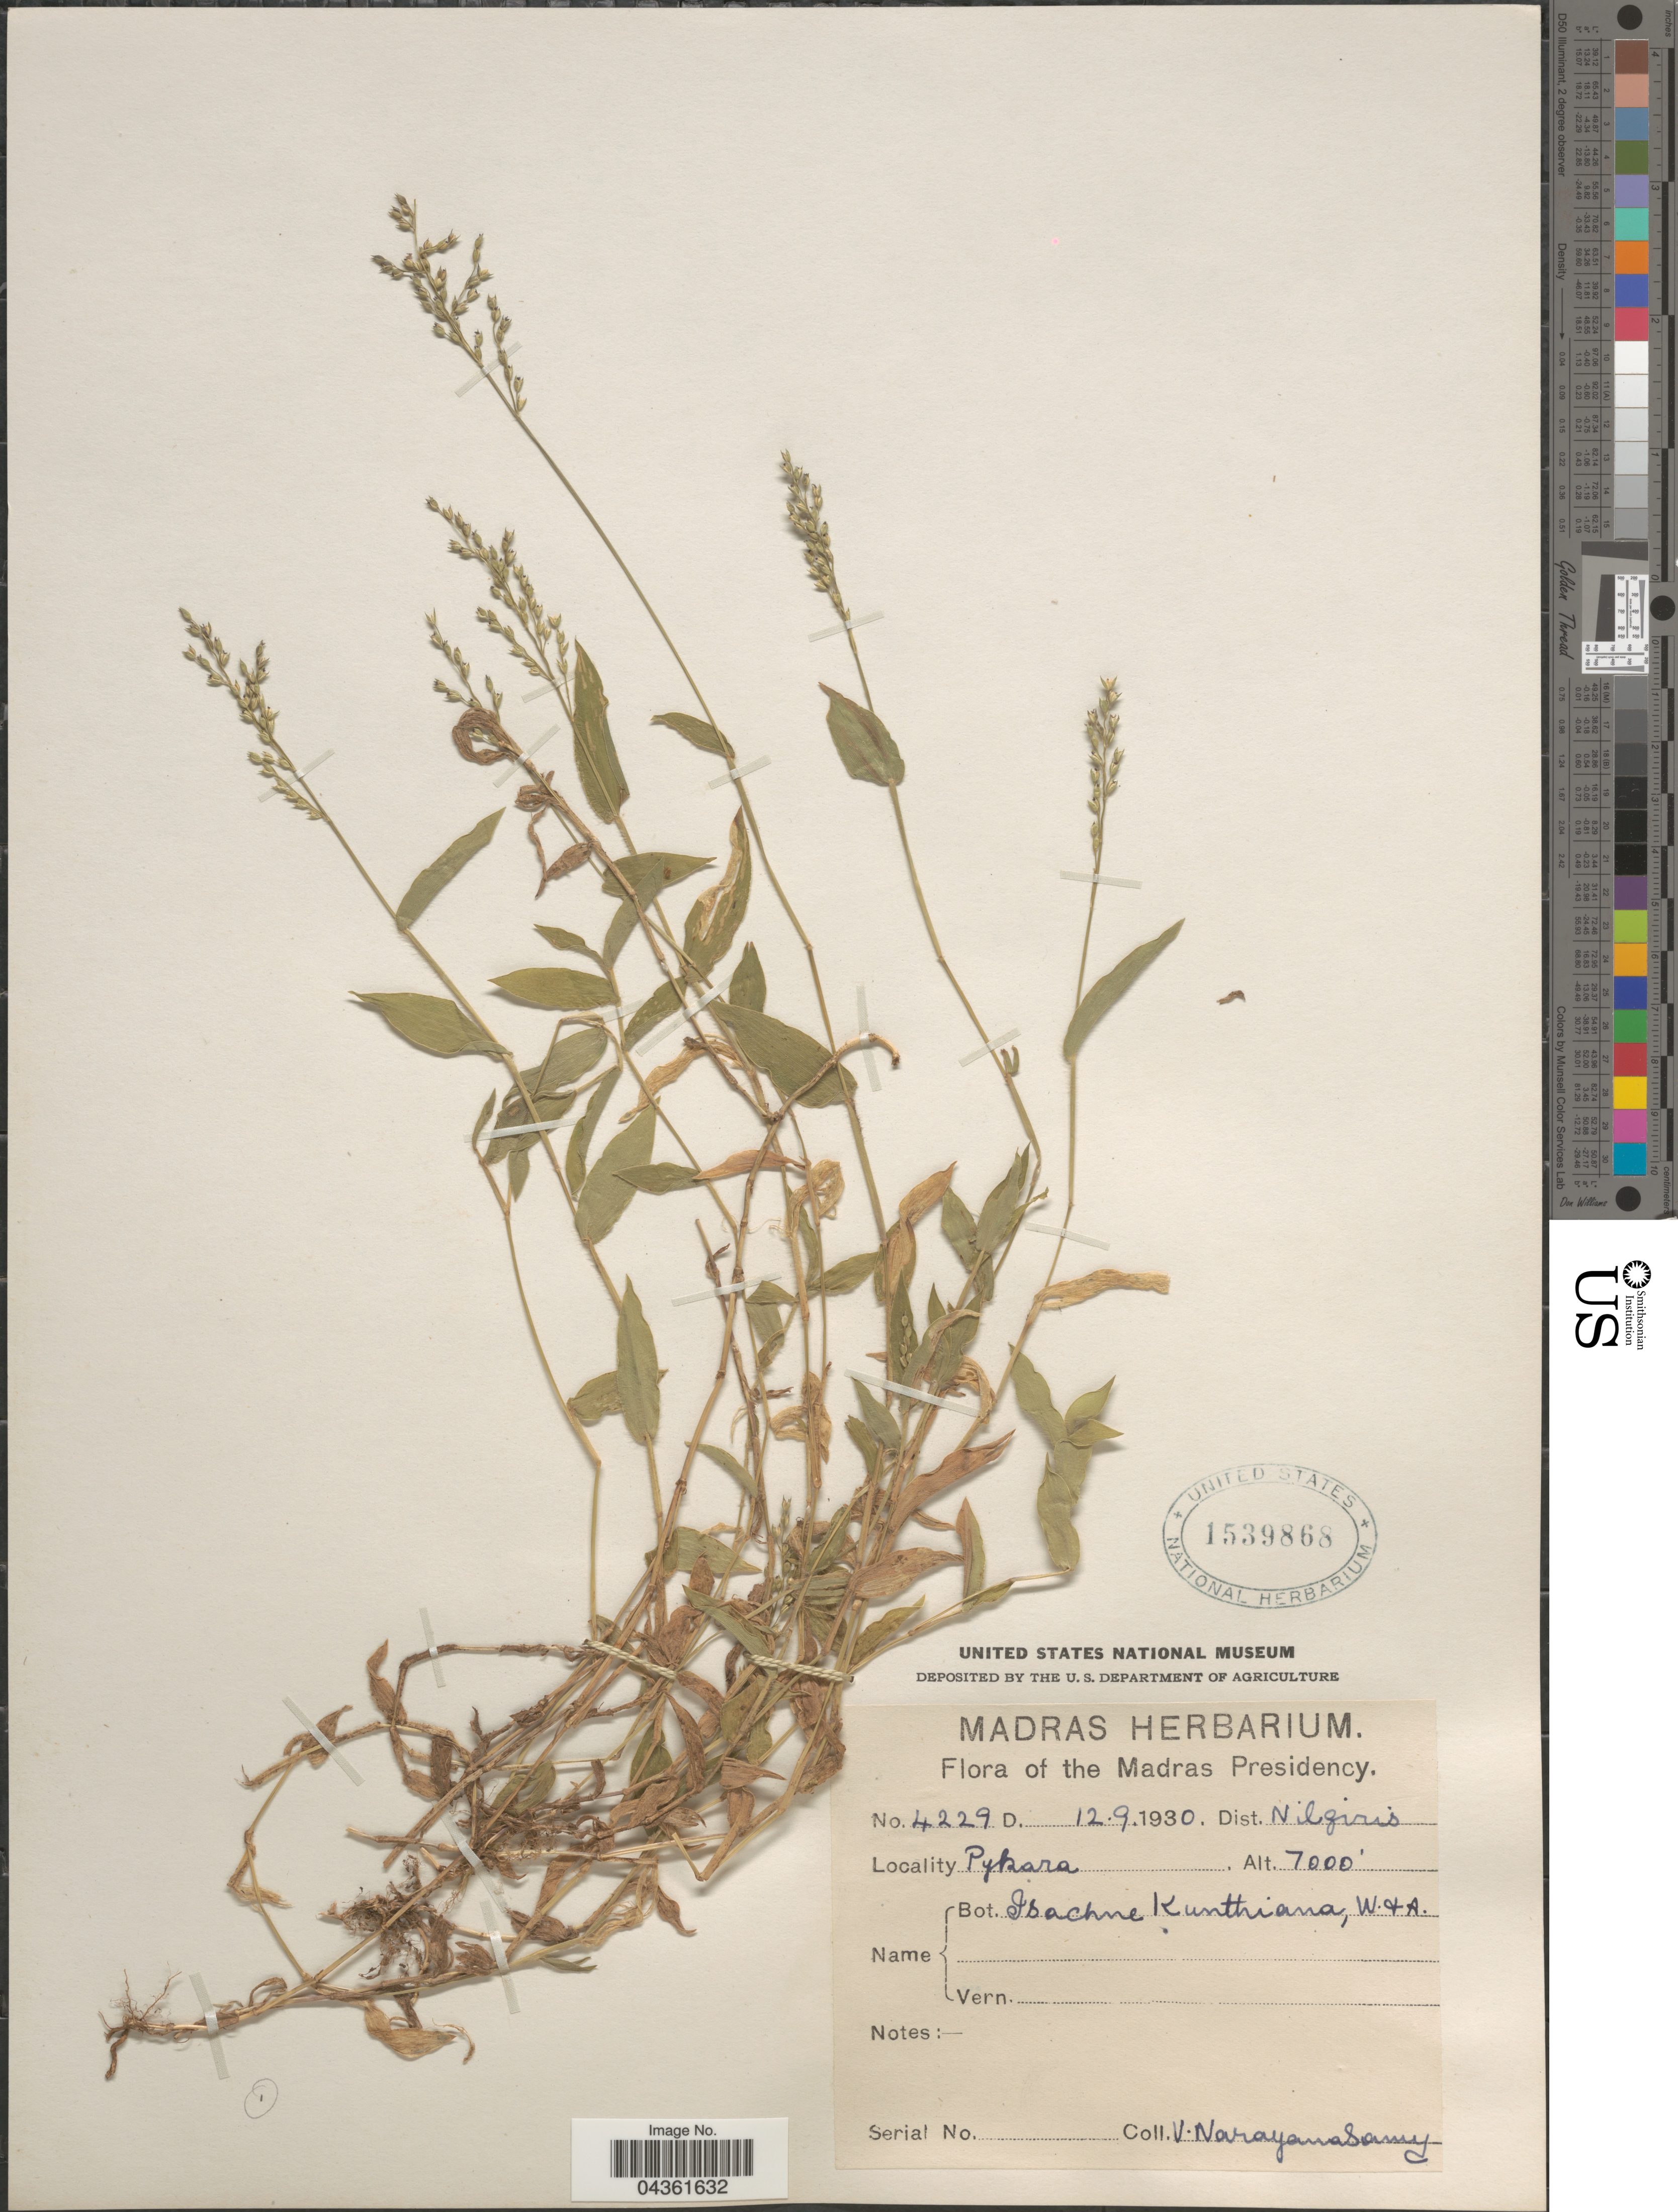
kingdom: Plantae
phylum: Tracheophyta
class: Liliopsida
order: Poales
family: Poaceae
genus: Isachne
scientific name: Isachne kunthiana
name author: (Wight & Arn. ex Steud.) Miq.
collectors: V. Narayanaswami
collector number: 4229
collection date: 1930-09-12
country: India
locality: Madras Presidency. Dist. Nilgiris. Pykara.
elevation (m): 2134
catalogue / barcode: US 1539868